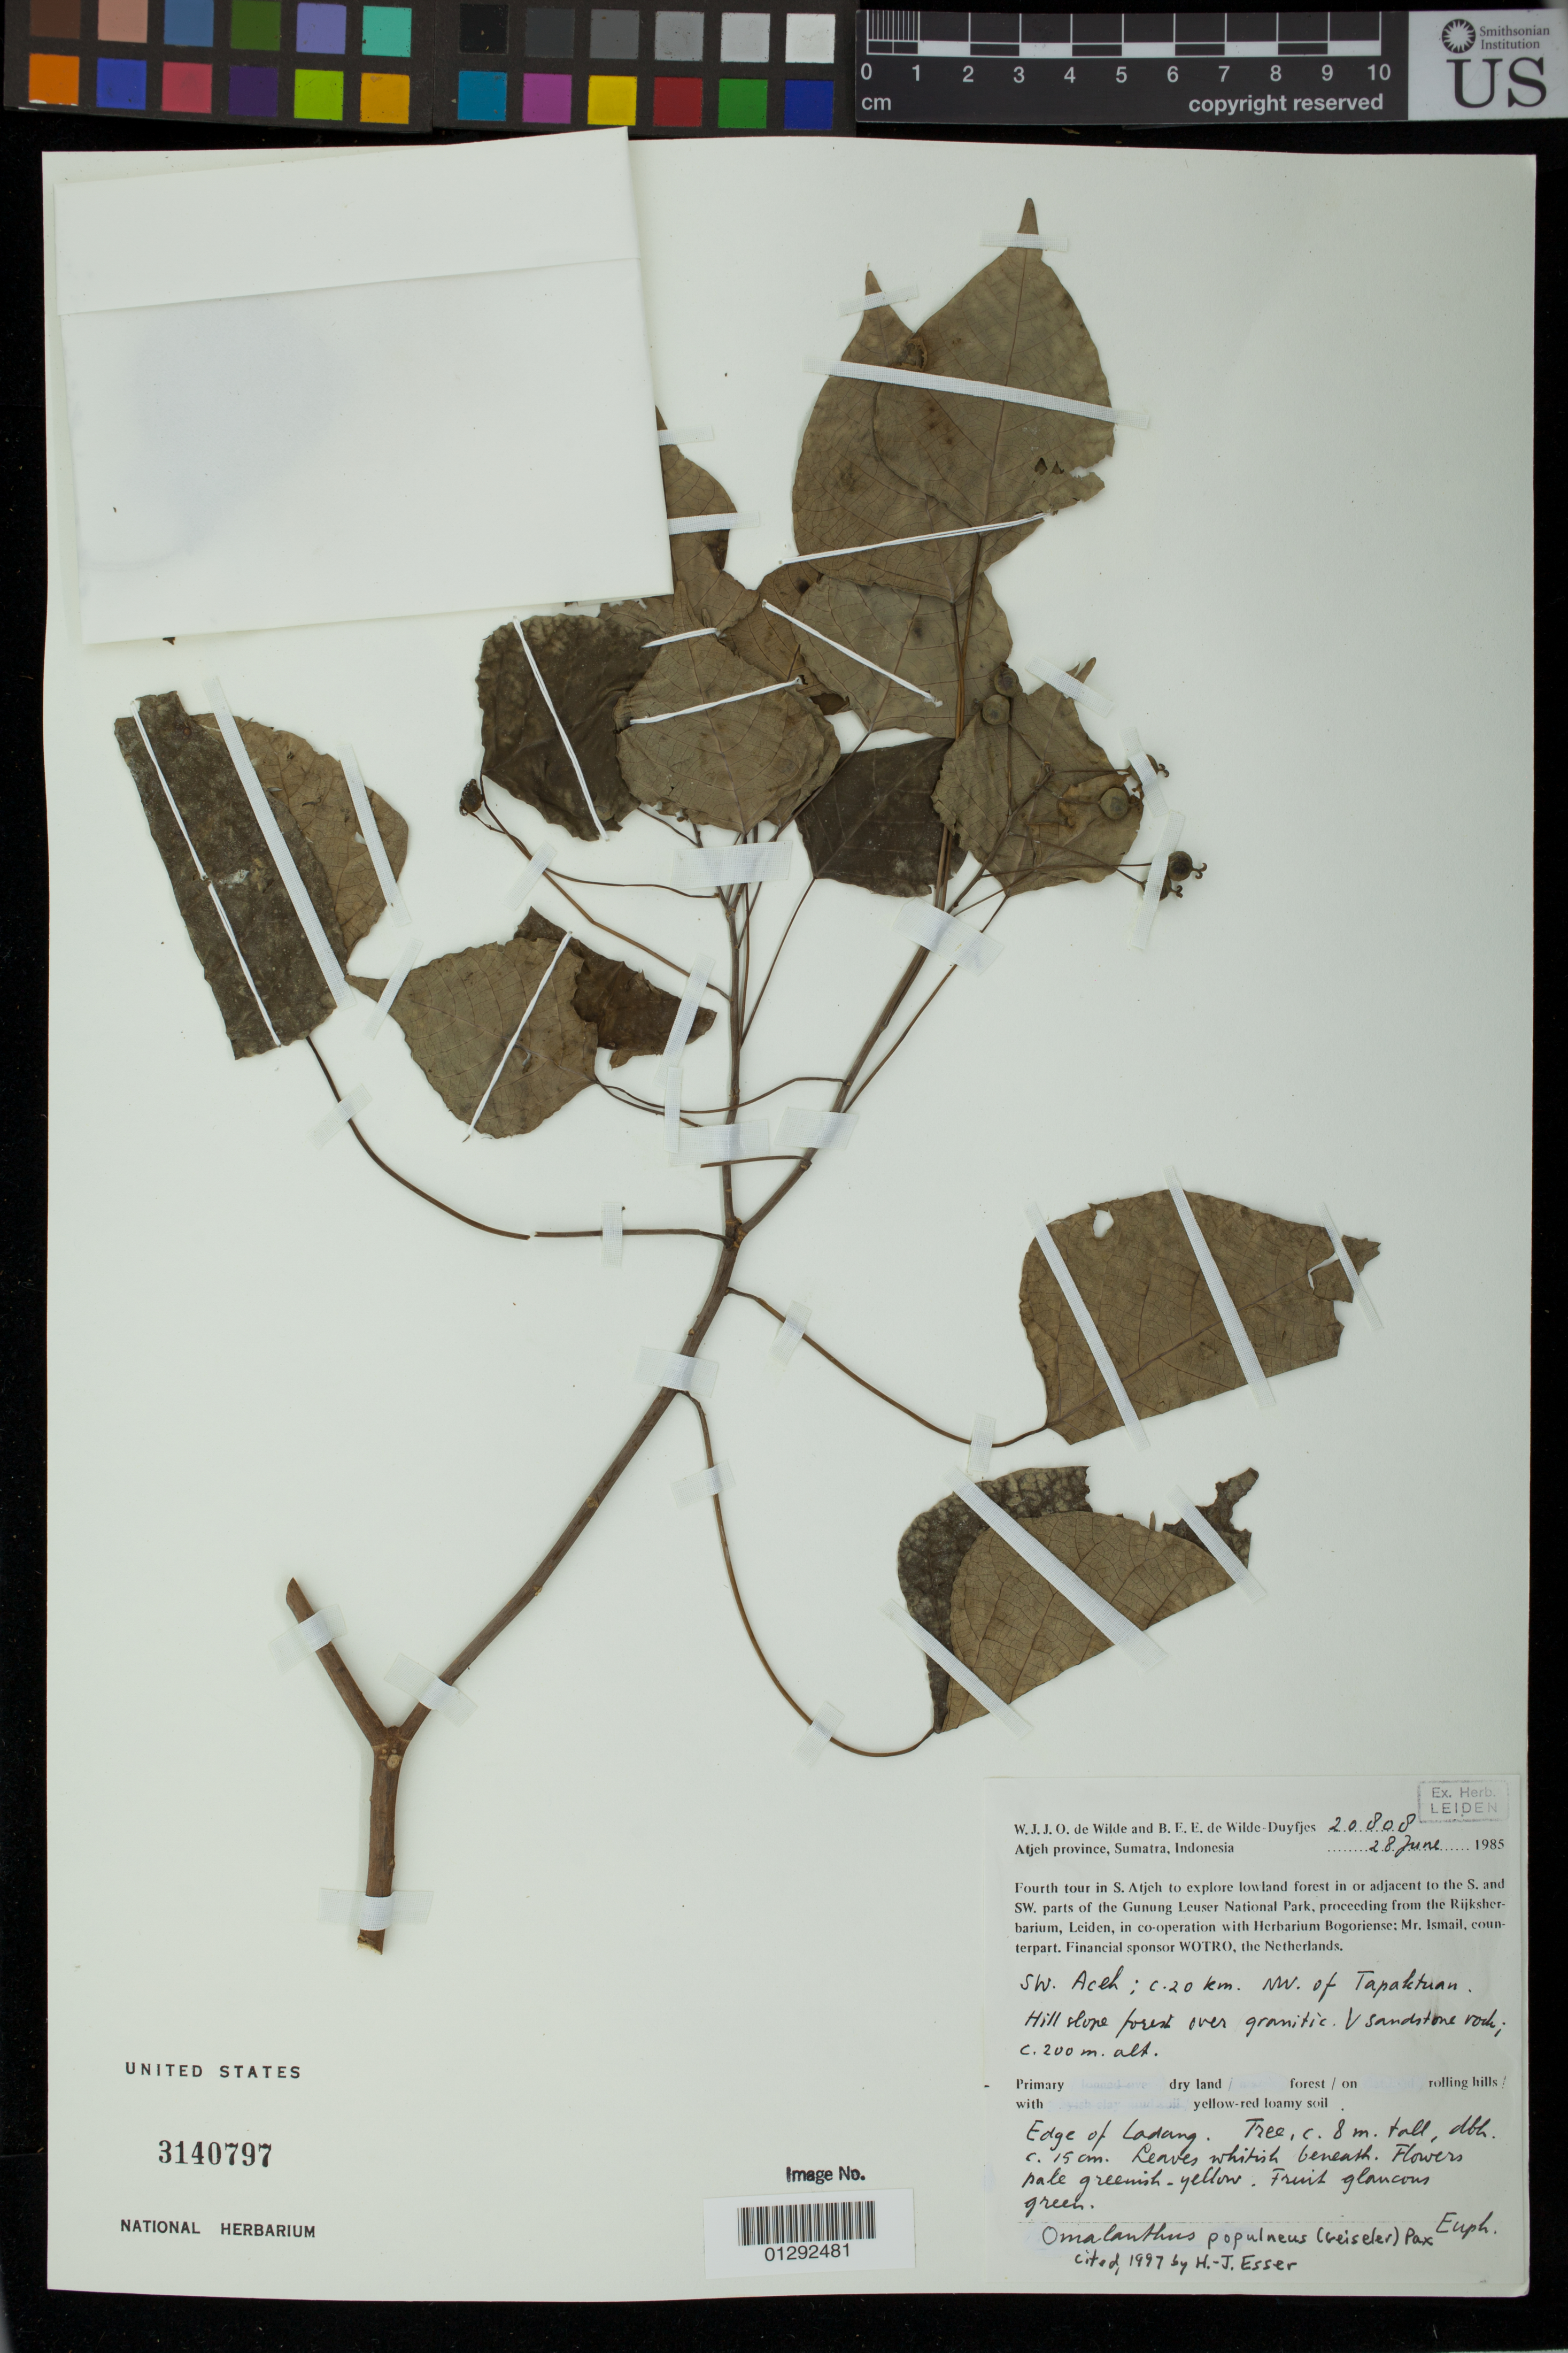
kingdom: Plantae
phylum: Tracheophyta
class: Magnoliopsida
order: Malpighiales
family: Euphorbiaceae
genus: Homalanthus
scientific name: Homalanthus populneus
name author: (Geiseler) Kuntze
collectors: W. J. de Wilde & B. E. de Wilde-Duyfjes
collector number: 20808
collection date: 1985-06-28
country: Indonesia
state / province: Sumatra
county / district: Aceh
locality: SW Aceh; c. 20 km. NW of Tapaktuan. Hill slopes forest over granitic. V sandstone rocks. Edge of Ladang.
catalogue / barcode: US 3140797